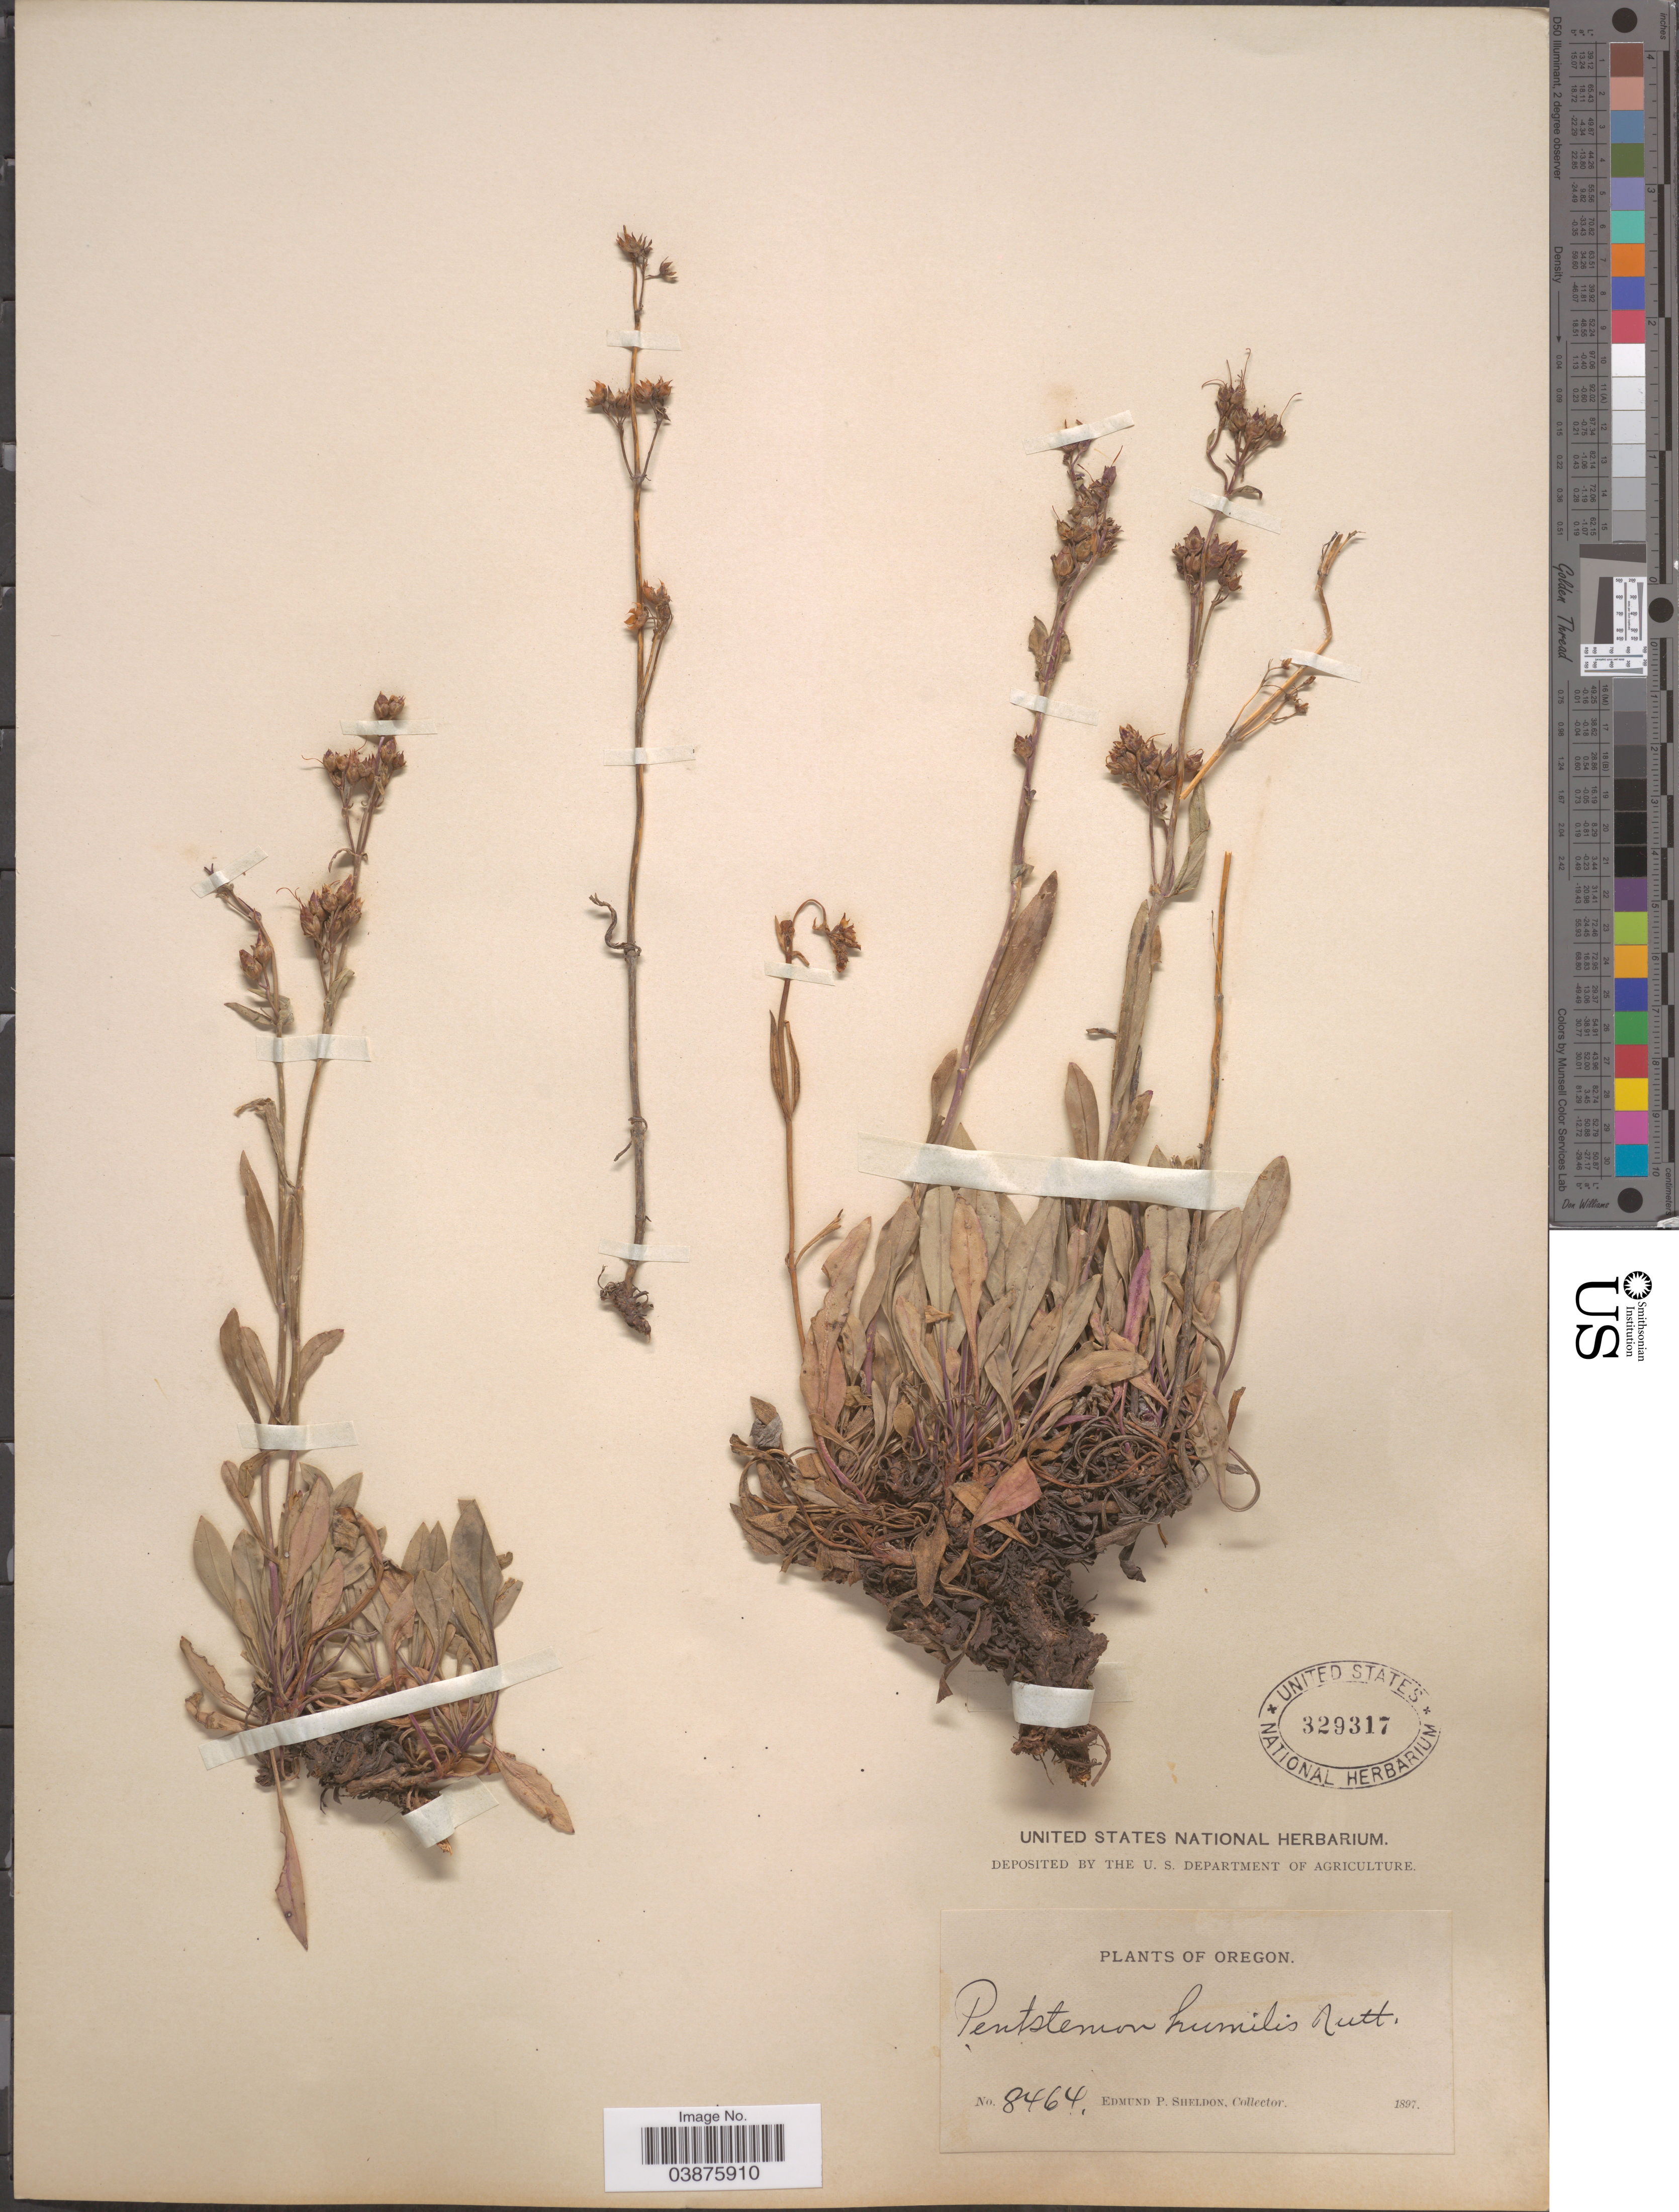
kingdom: Plantae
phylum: Tracheophyta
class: Magnoliopsida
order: Lamiales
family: Plantaginaceae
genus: Penstemon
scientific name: Penstemon humilis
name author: Nutt. ex A. Gray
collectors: E. P. Sheldon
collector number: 8464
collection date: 1897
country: United States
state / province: Oregon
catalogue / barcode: US 329317